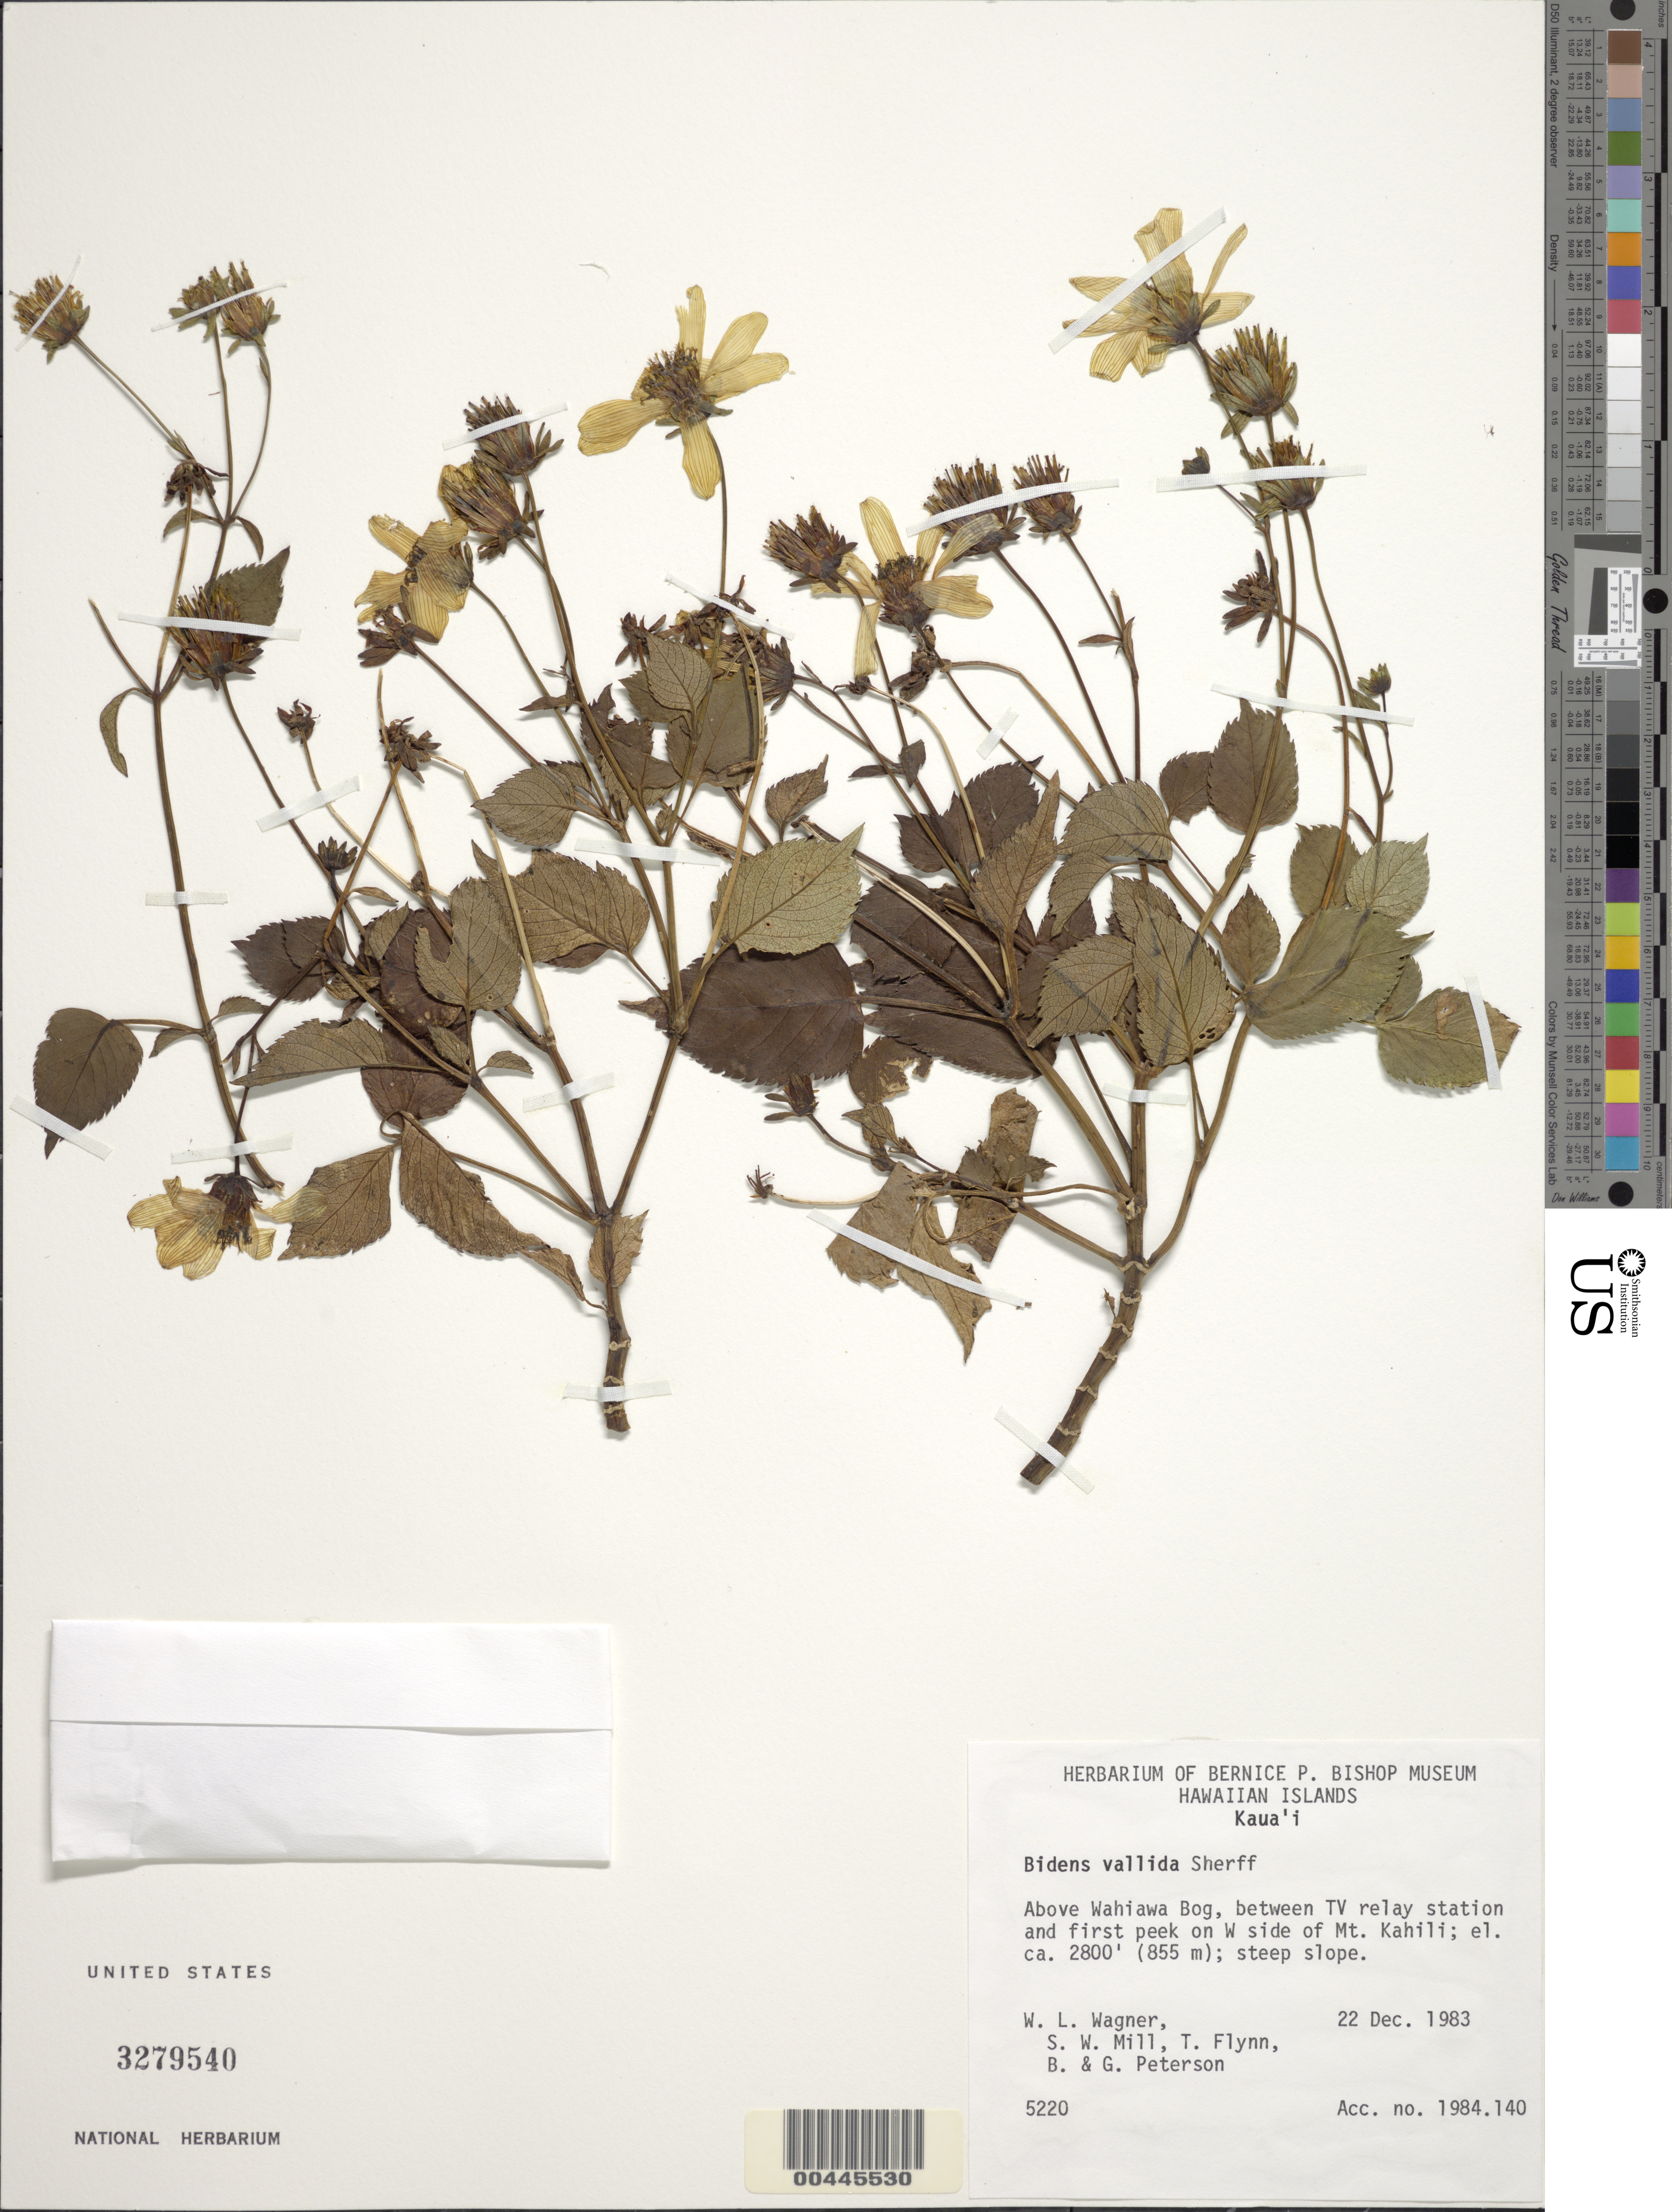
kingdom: Plantae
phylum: Tracheophyta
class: Magnoliopsida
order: Asterales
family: Asteraceae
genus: Bidens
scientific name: Bidens valida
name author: Sherff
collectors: W. L. Wagner, S. W. Miller, T. W. Flynn, B. Peterson & G. Peterson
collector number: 5220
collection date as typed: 22 Dec 1983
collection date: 1983-12-22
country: United States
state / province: Hawaii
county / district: Kauai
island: Kaua'i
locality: Above Wahiawa Bog, between TV relay station and first peak on W side of Mt. Kahili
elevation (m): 855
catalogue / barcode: US 3279540